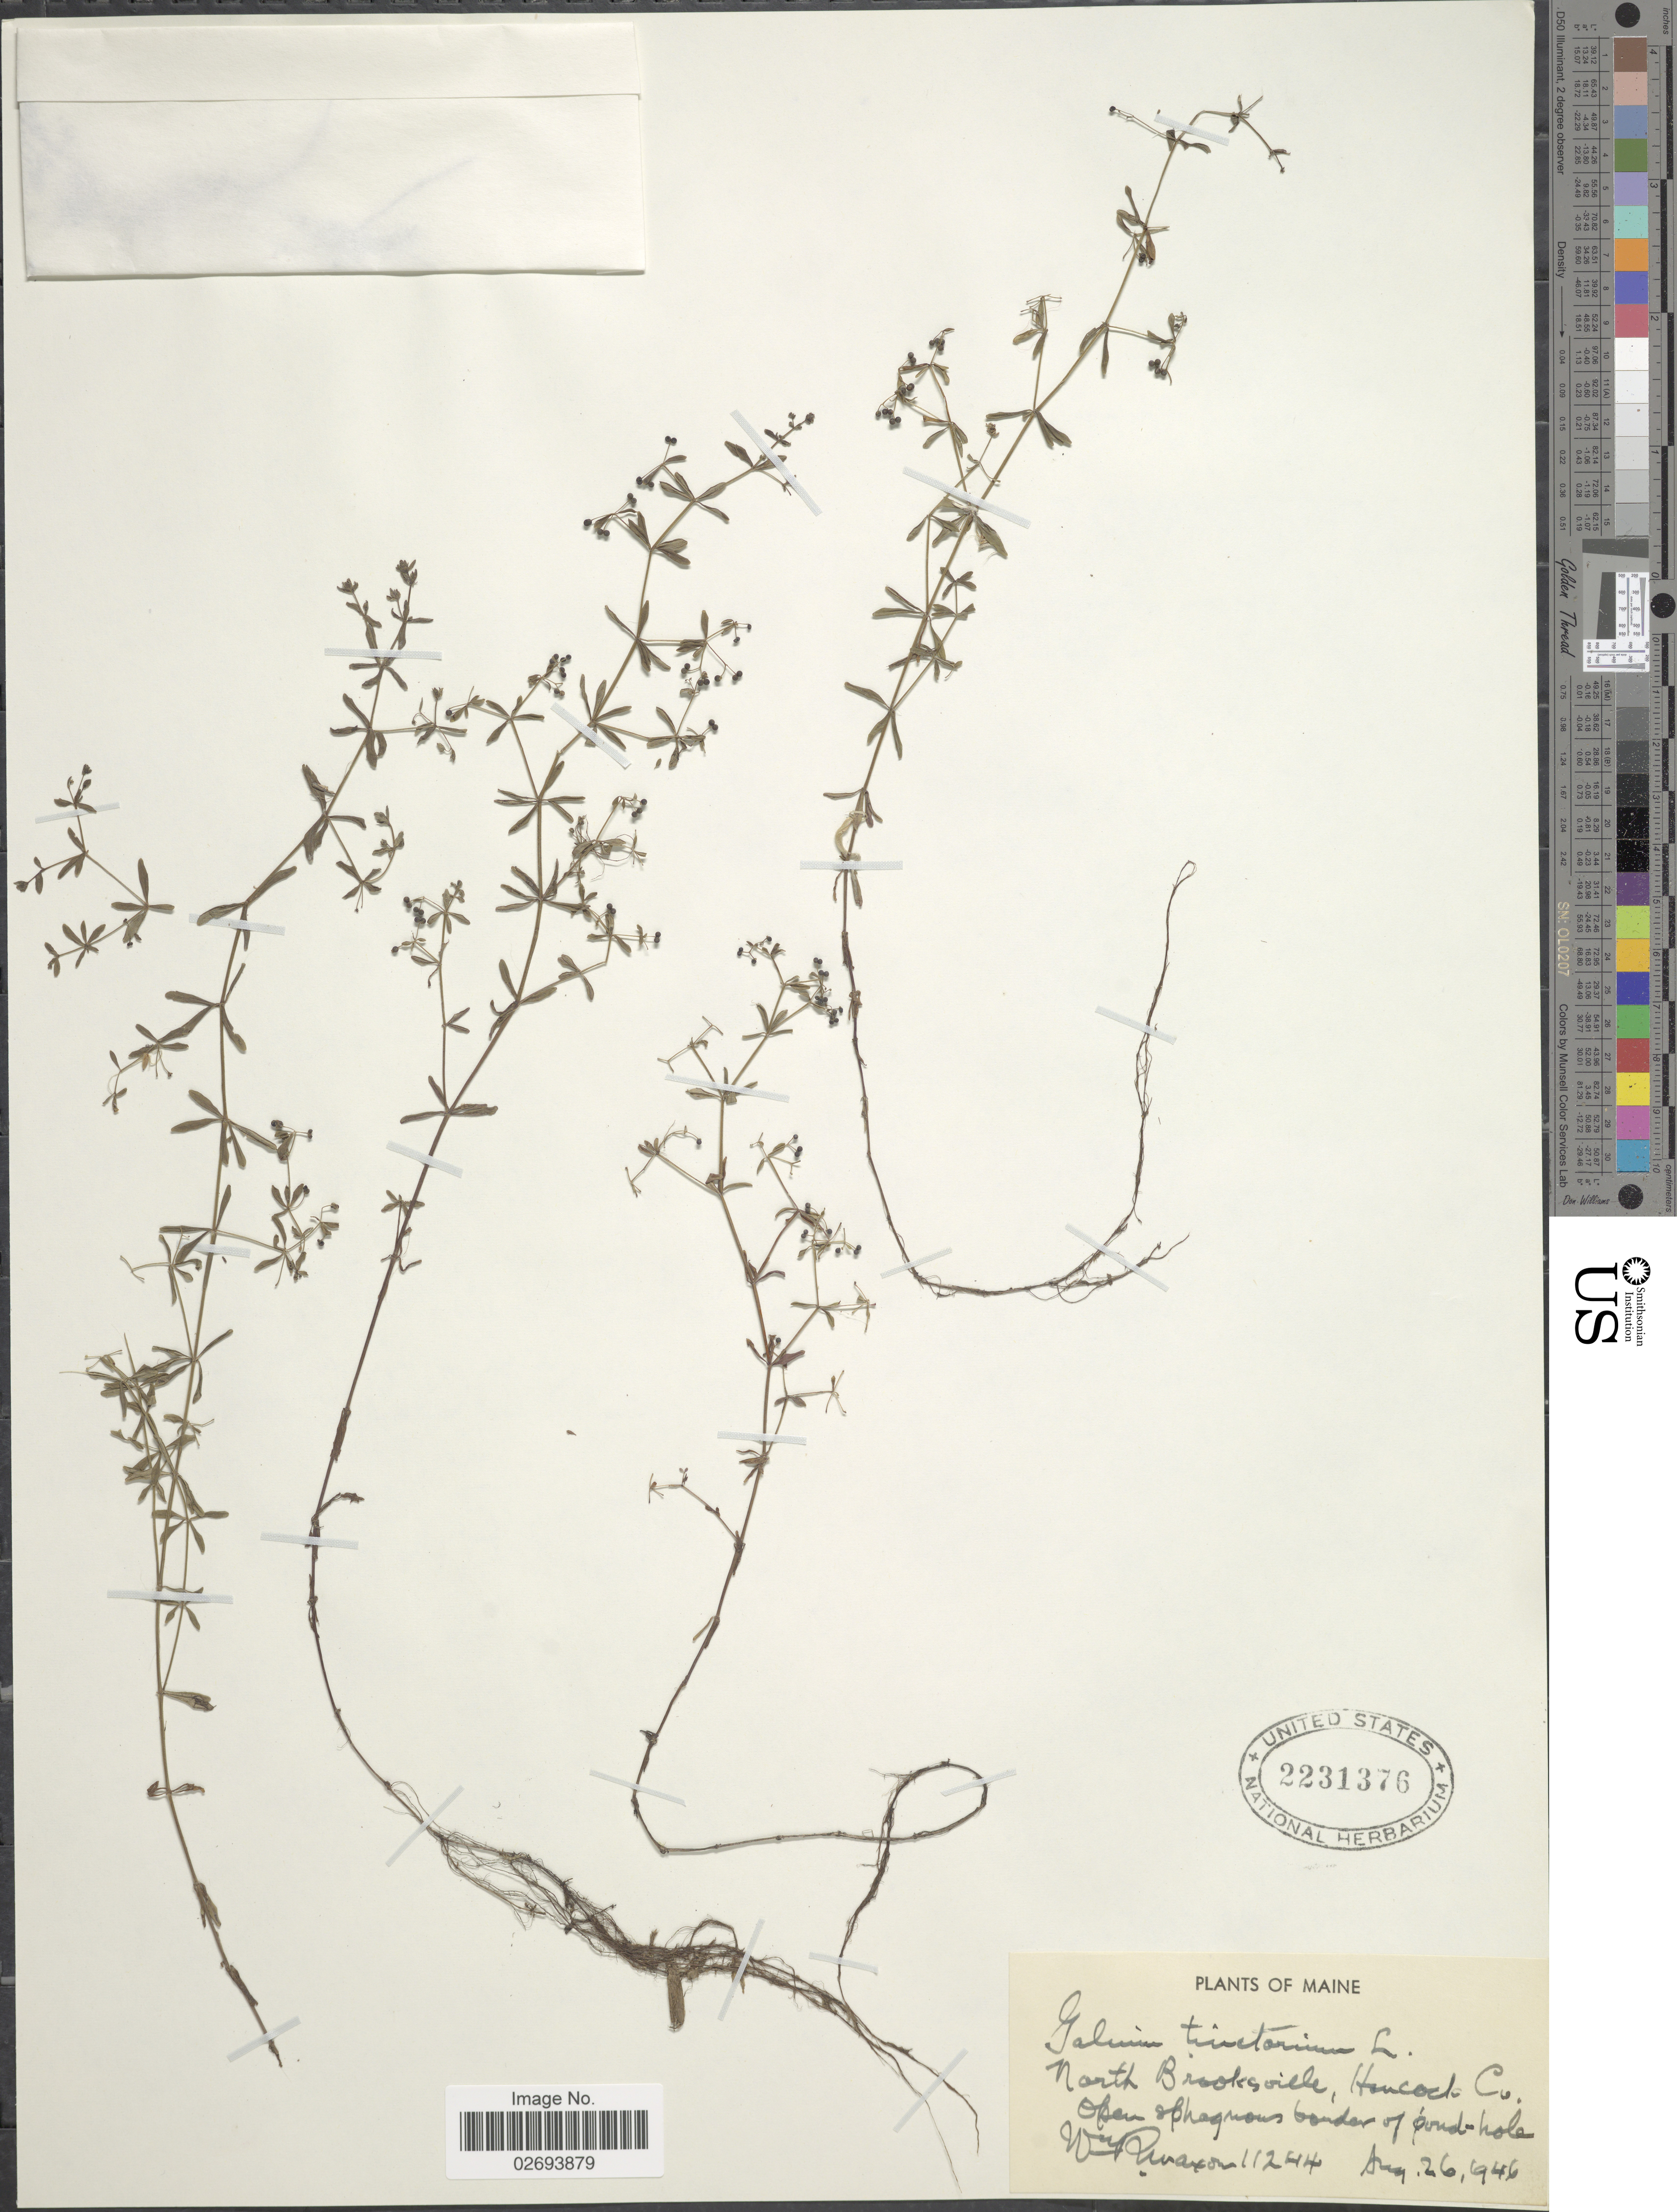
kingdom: Plantae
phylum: Tracheophyta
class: Magnoliopsida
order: Gentianales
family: Rubiaceae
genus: Galium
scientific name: Galium tinctorium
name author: (L.) Scop.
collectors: W. R. Maxon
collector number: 11244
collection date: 1946-08-26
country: United States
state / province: Maine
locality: North Brooksville, Hancock Co.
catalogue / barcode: US 2231376